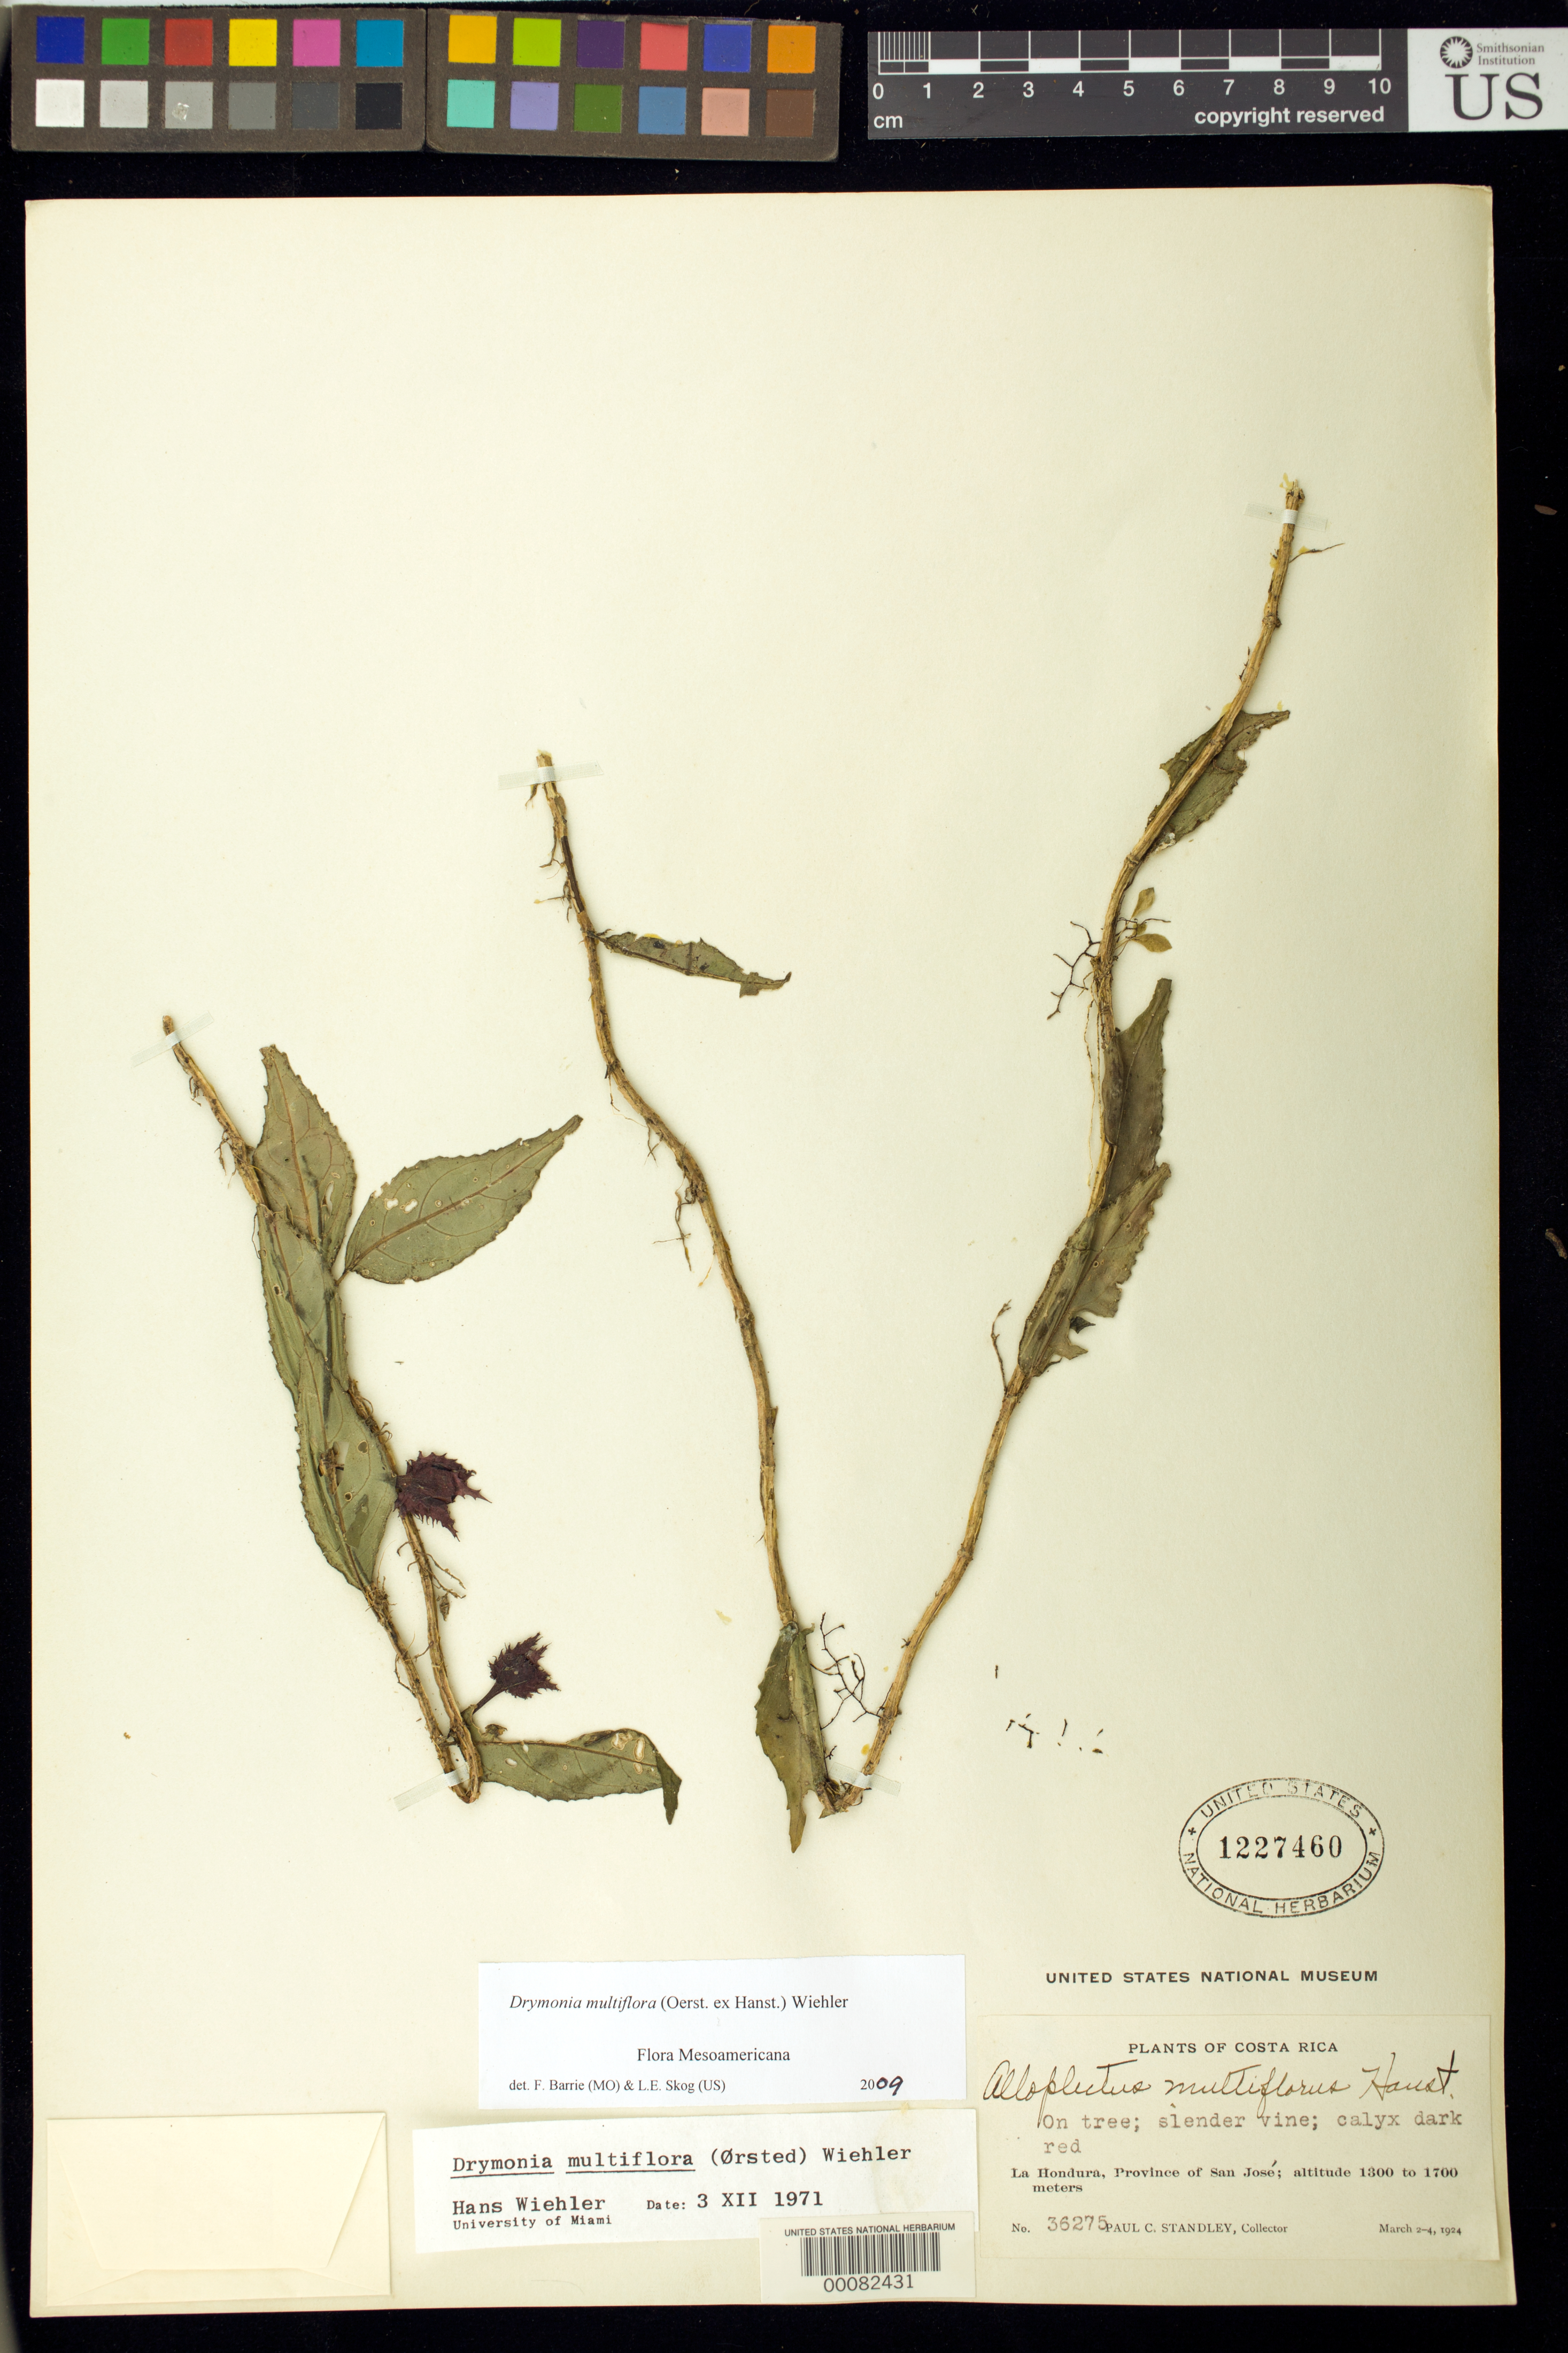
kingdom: Plantae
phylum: Tracheophyta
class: Magnoliopsida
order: Lamiales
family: Gesneriaceae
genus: Drymonia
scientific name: Drymonia multiflora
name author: (Oerst. ex Hanst.) Wiehler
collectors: P. C. Standley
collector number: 36275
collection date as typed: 2-4 Mar 1924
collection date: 1924-03-02/1924-03-04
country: Costa Rica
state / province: San José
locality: La Hondura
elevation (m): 1300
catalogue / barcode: US 1227460